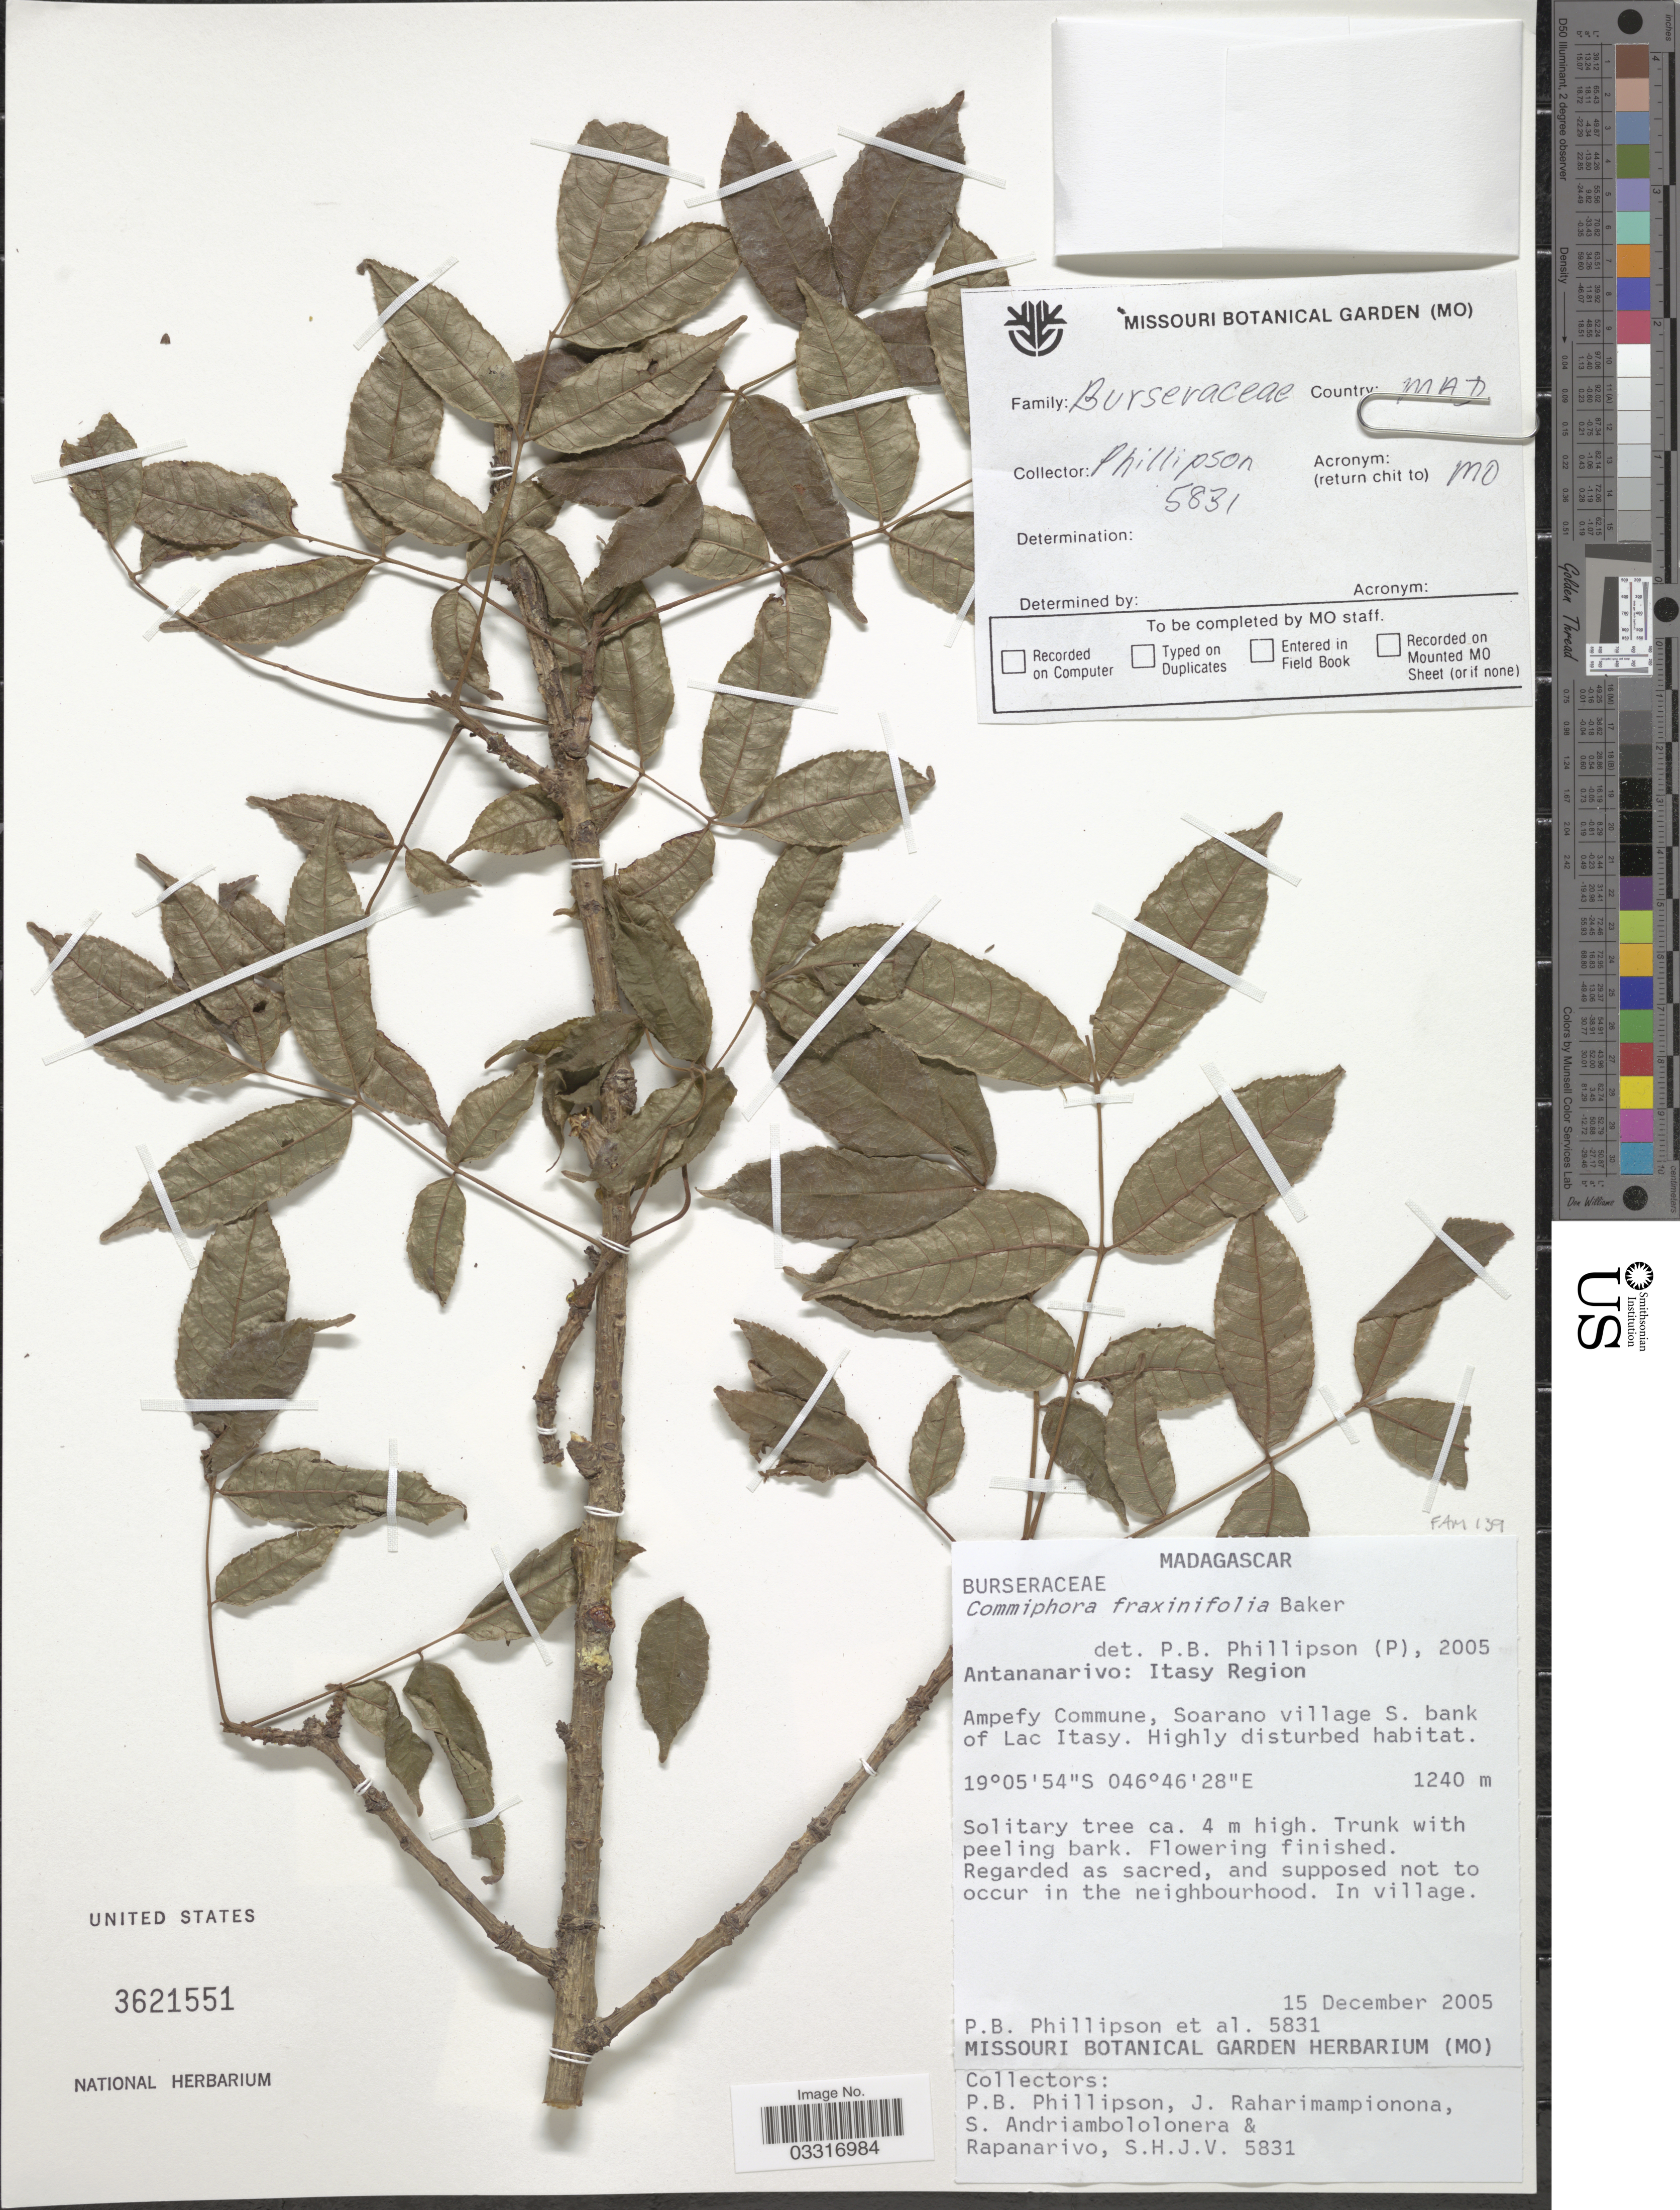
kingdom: Plantae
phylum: Tracheophyta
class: Magnoliopsida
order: Sapindales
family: Burseraceae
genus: Commiphora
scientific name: Commiphora fraxinifolia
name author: Baker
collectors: P. B. Phillipson, Raharim., S. R. Andriambololonera & S. Rapanarivo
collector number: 5831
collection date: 2005-12-15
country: Madagascar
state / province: Itasy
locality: Itasy Region. Ampefy Commune, Soarano village S. bank of Lac Itasy.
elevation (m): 1240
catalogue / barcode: US 3621551